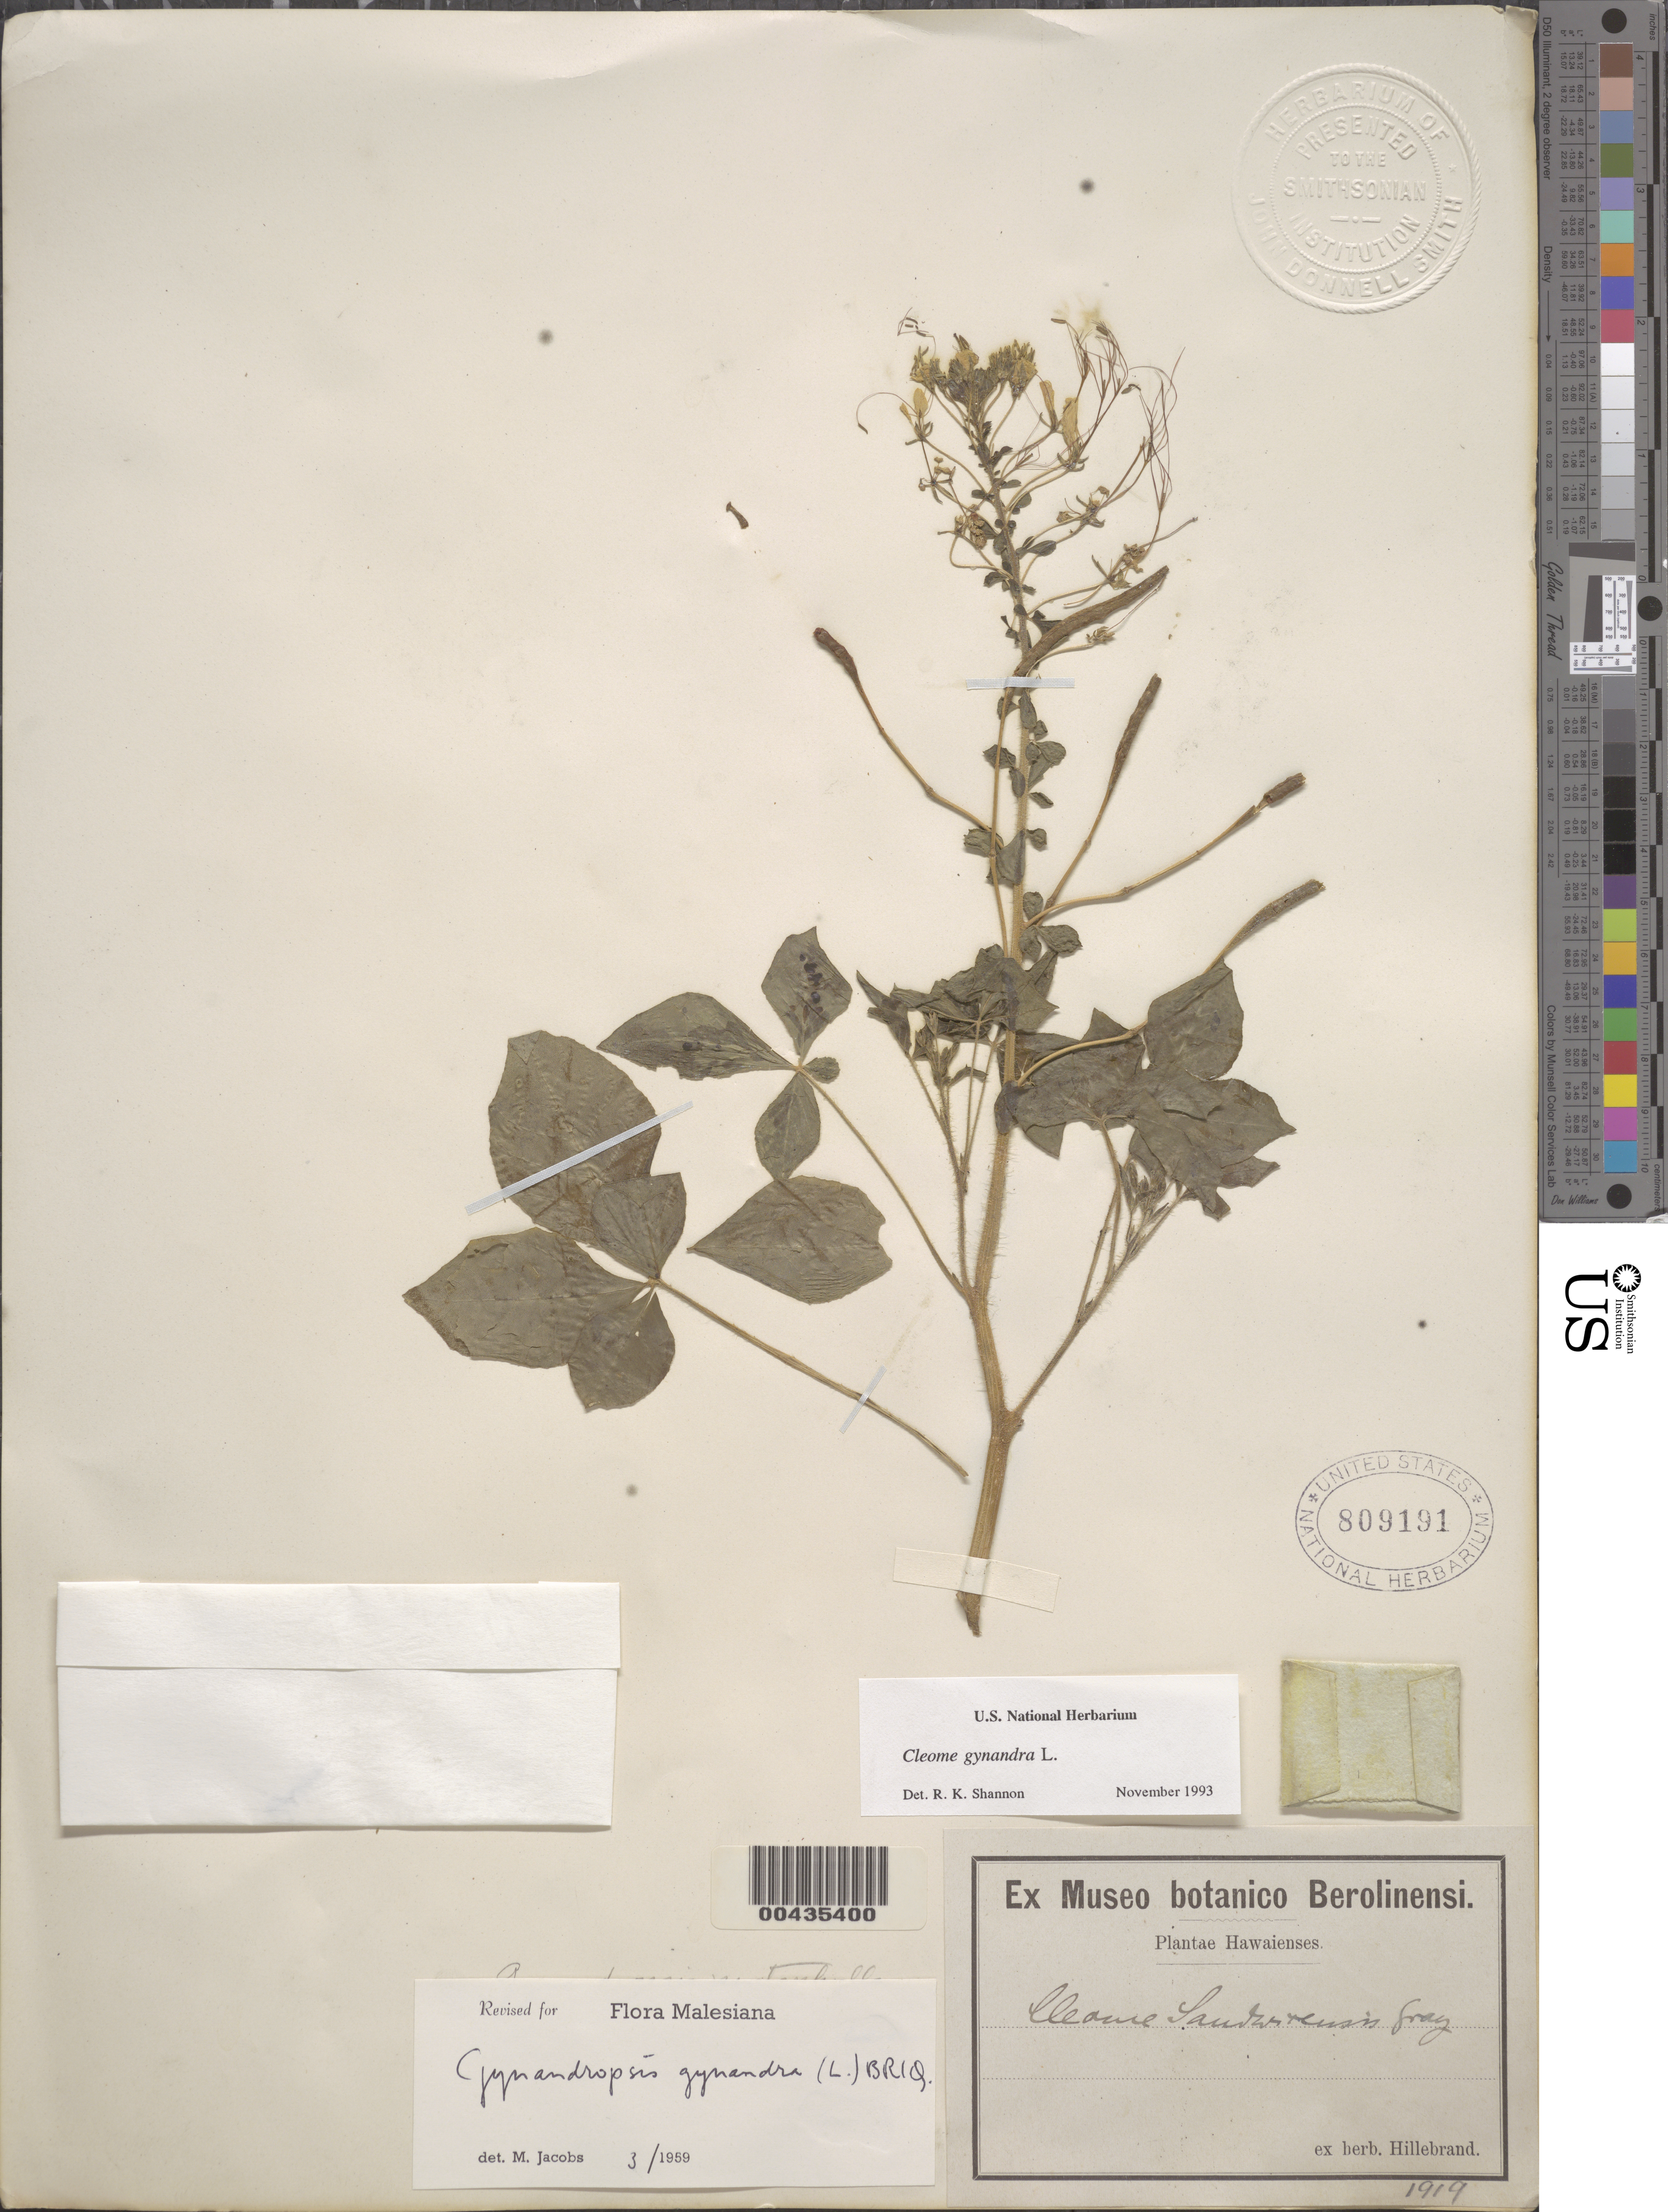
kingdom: Plantae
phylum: Tracheophyta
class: Magnoliopsida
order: Brassicales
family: Cleomaceae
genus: Gynandropsis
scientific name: Gynandropsis gynandra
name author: (L.) Briq.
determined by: Wagner, W. L., (BOT), Smithsonian Institution - National Museum of Natural History (UNITED STATES)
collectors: W. Hillebrand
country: United States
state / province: Hawaii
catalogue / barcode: US 809191